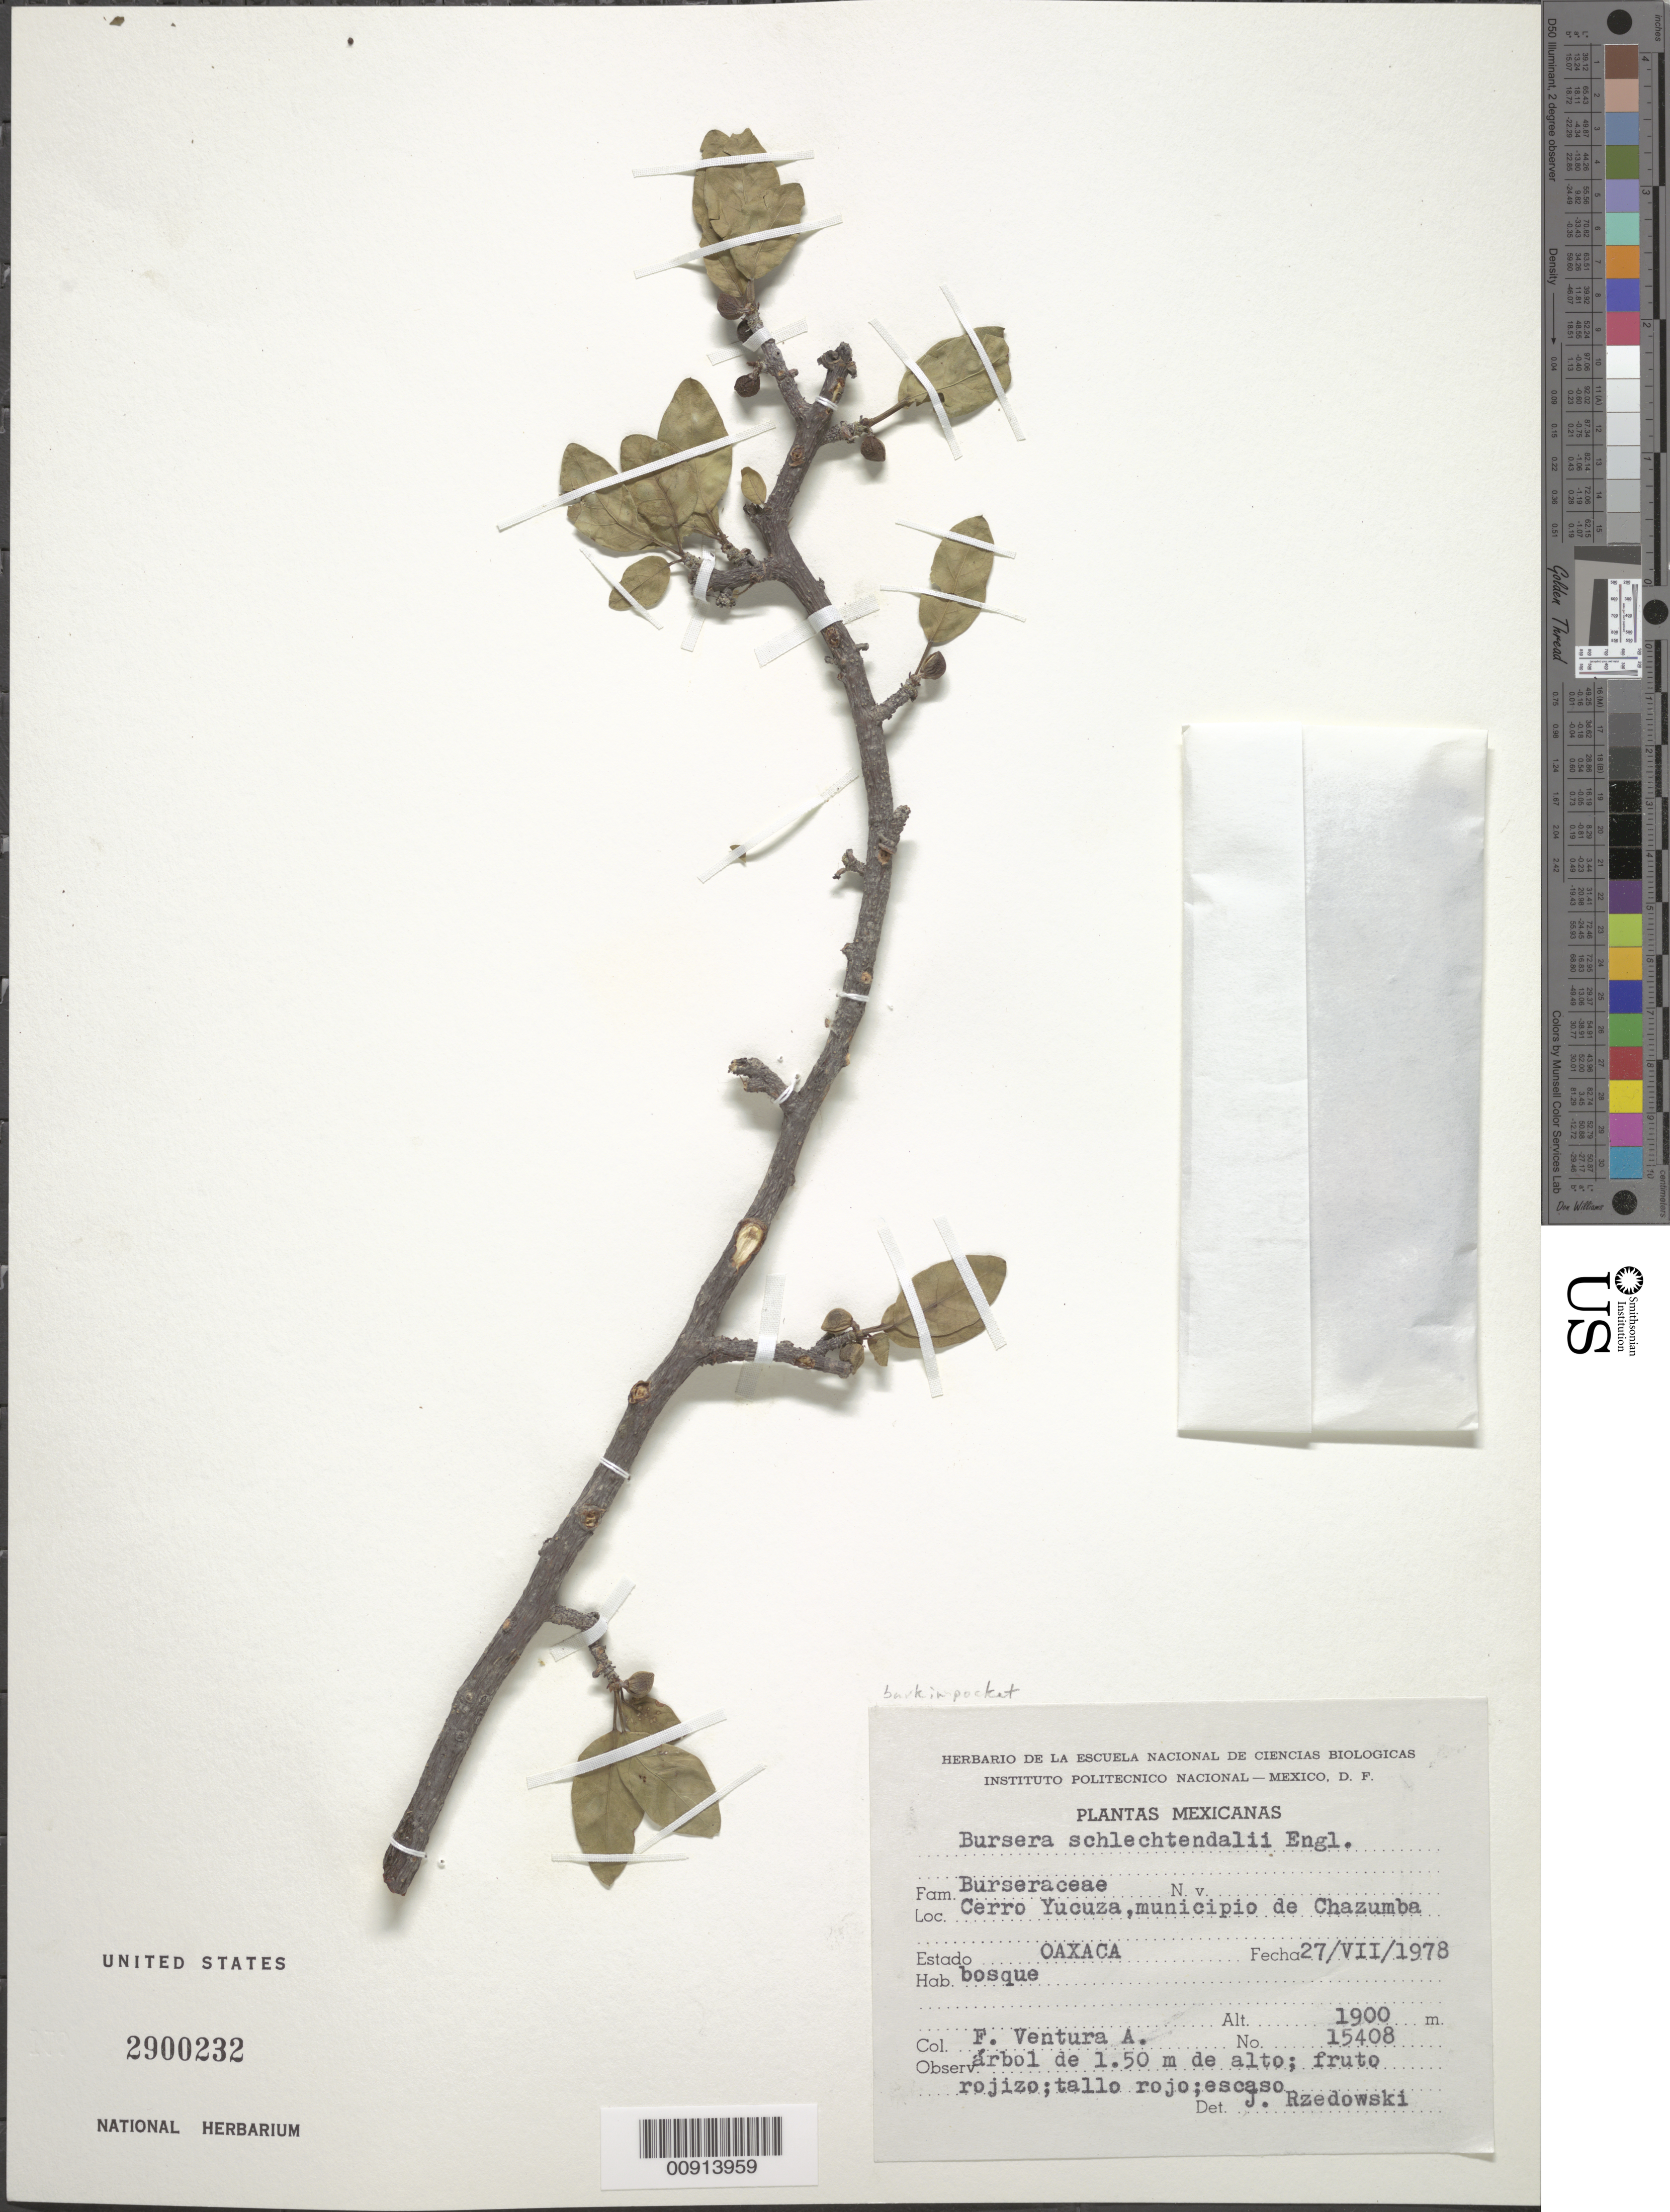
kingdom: Plantae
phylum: Tracheophyta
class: Magnoliopsida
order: Sapindales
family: Burseraceae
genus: Bursera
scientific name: Bursera schlechtendalii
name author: Engl.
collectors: F. Ventura A.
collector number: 15408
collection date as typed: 27 Jul 1978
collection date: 1978-07-27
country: Mexico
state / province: Oaxaca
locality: Cerro Yucuza, Municipio de Chazumba, Estado Oaxaca.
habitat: Bosque.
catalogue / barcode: US 2900232